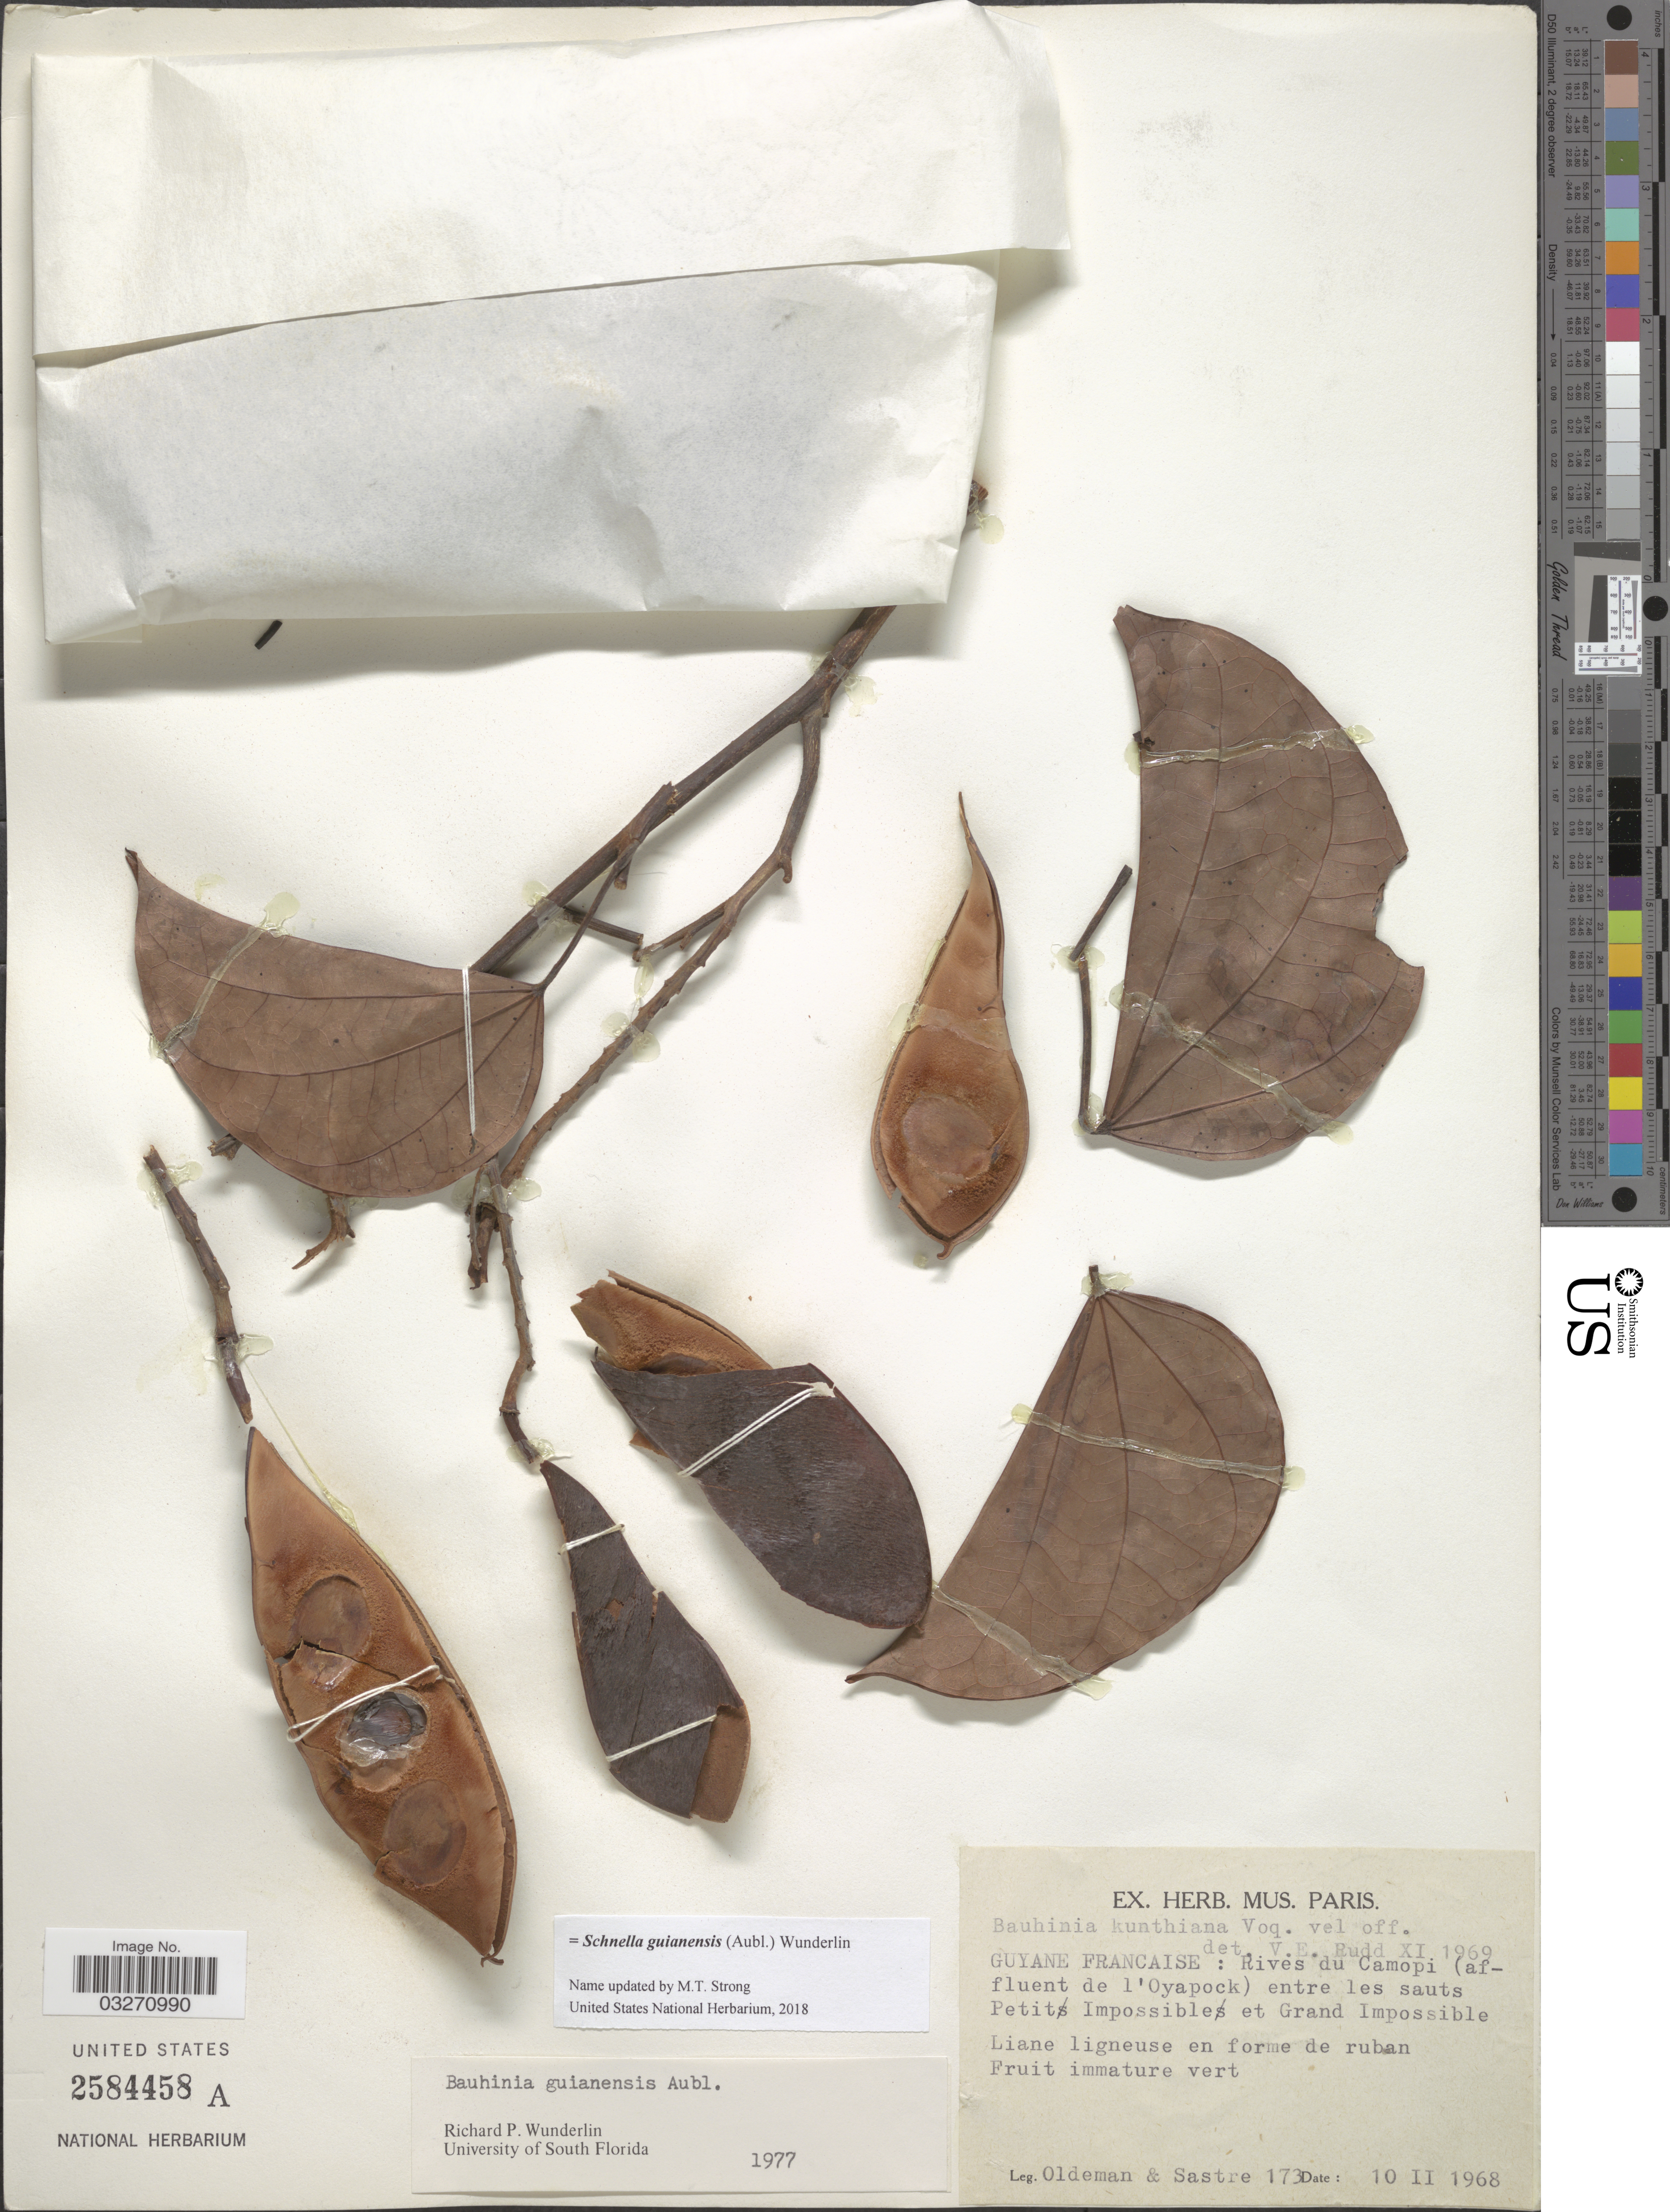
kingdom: Plantae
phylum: Tracheophyta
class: Magnoliopsida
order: Fabales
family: Fabaceae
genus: Schnella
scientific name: Schnella guianensis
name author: (Aubl.) Wunderlin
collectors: -- Oldeman & -- Sastre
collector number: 173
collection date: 1968-02-10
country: French Guiana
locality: Guyane Francaise: Rives du Camopi (affluent de l'Oyapock) entre les sauts Petit Impossible et Grand Impossible.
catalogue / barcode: US 2584458A